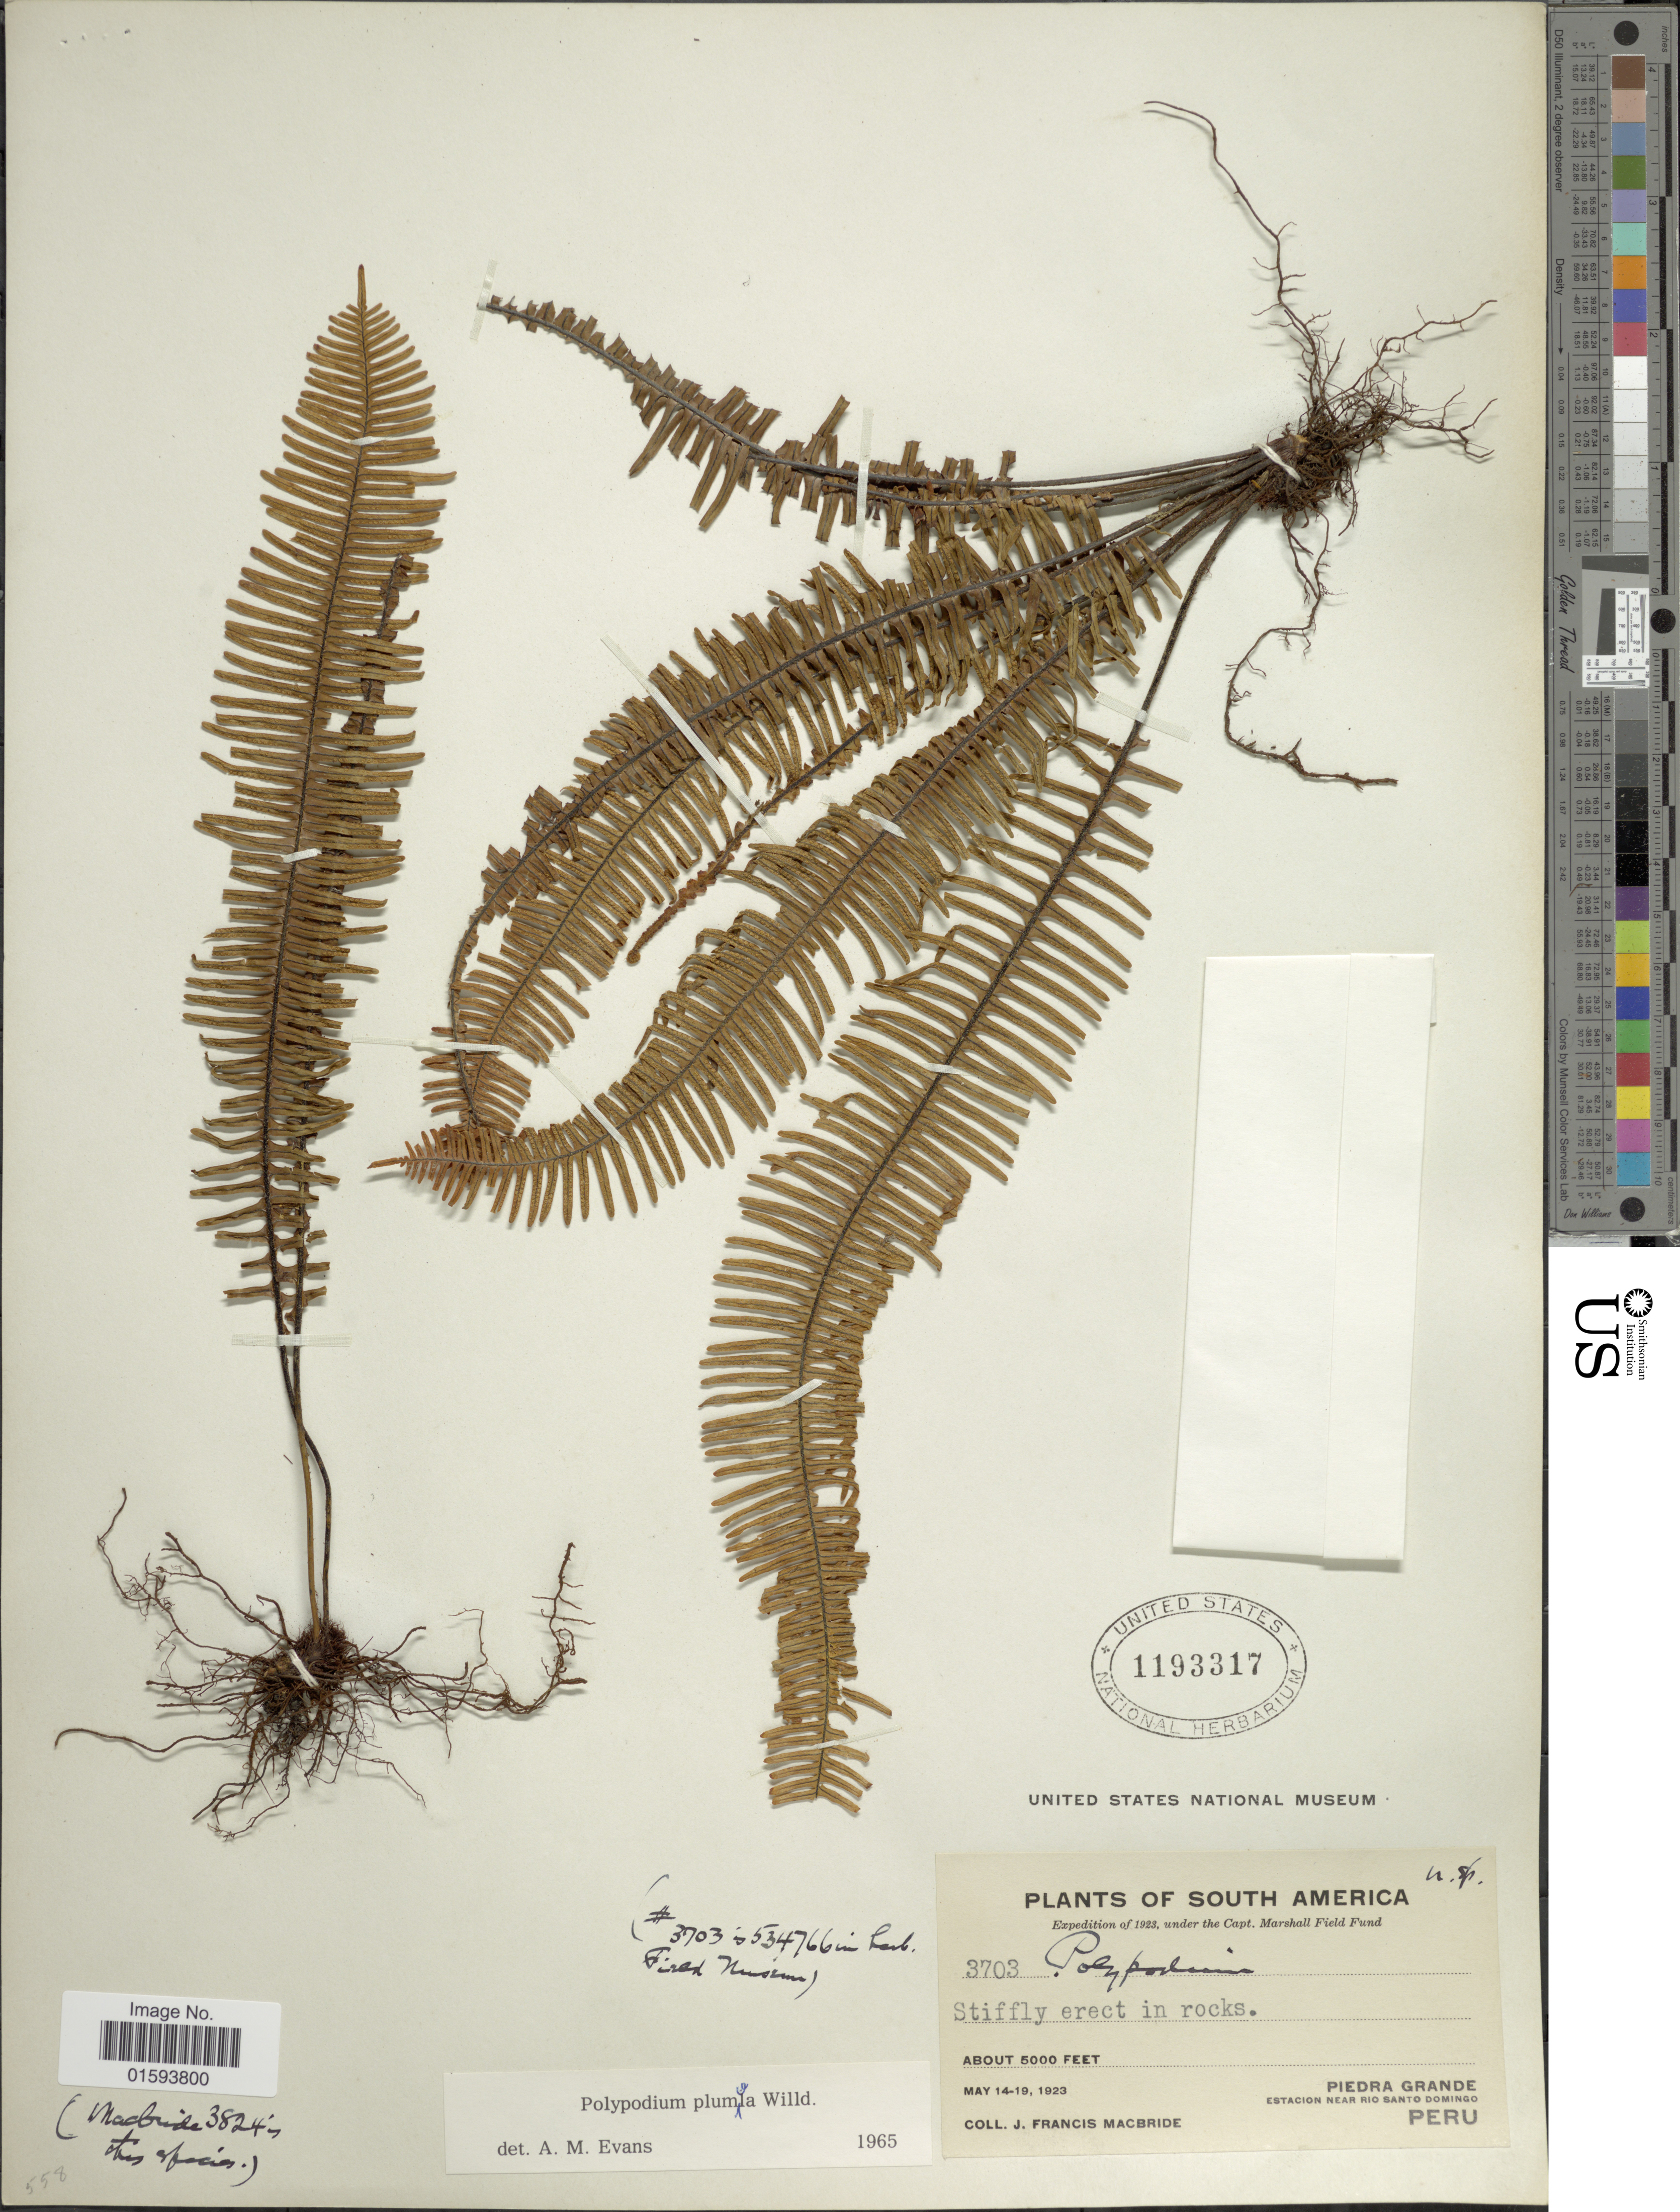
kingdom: Plantae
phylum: Tracheophyta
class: Polypodiopsida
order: Polypodiales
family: Polypodiaceae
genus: Pecluma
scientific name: Pecluma plumula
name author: (Humb. & Bonpl. ex Willd.) M.G. Price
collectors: J. F. Macbride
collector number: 3703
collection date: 1923-05-14/1923-05-19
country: Peru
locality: Piedra Grande, Astacion near Rio Santo Domingo, Peru.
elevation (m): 1524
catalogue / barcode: US 1193317